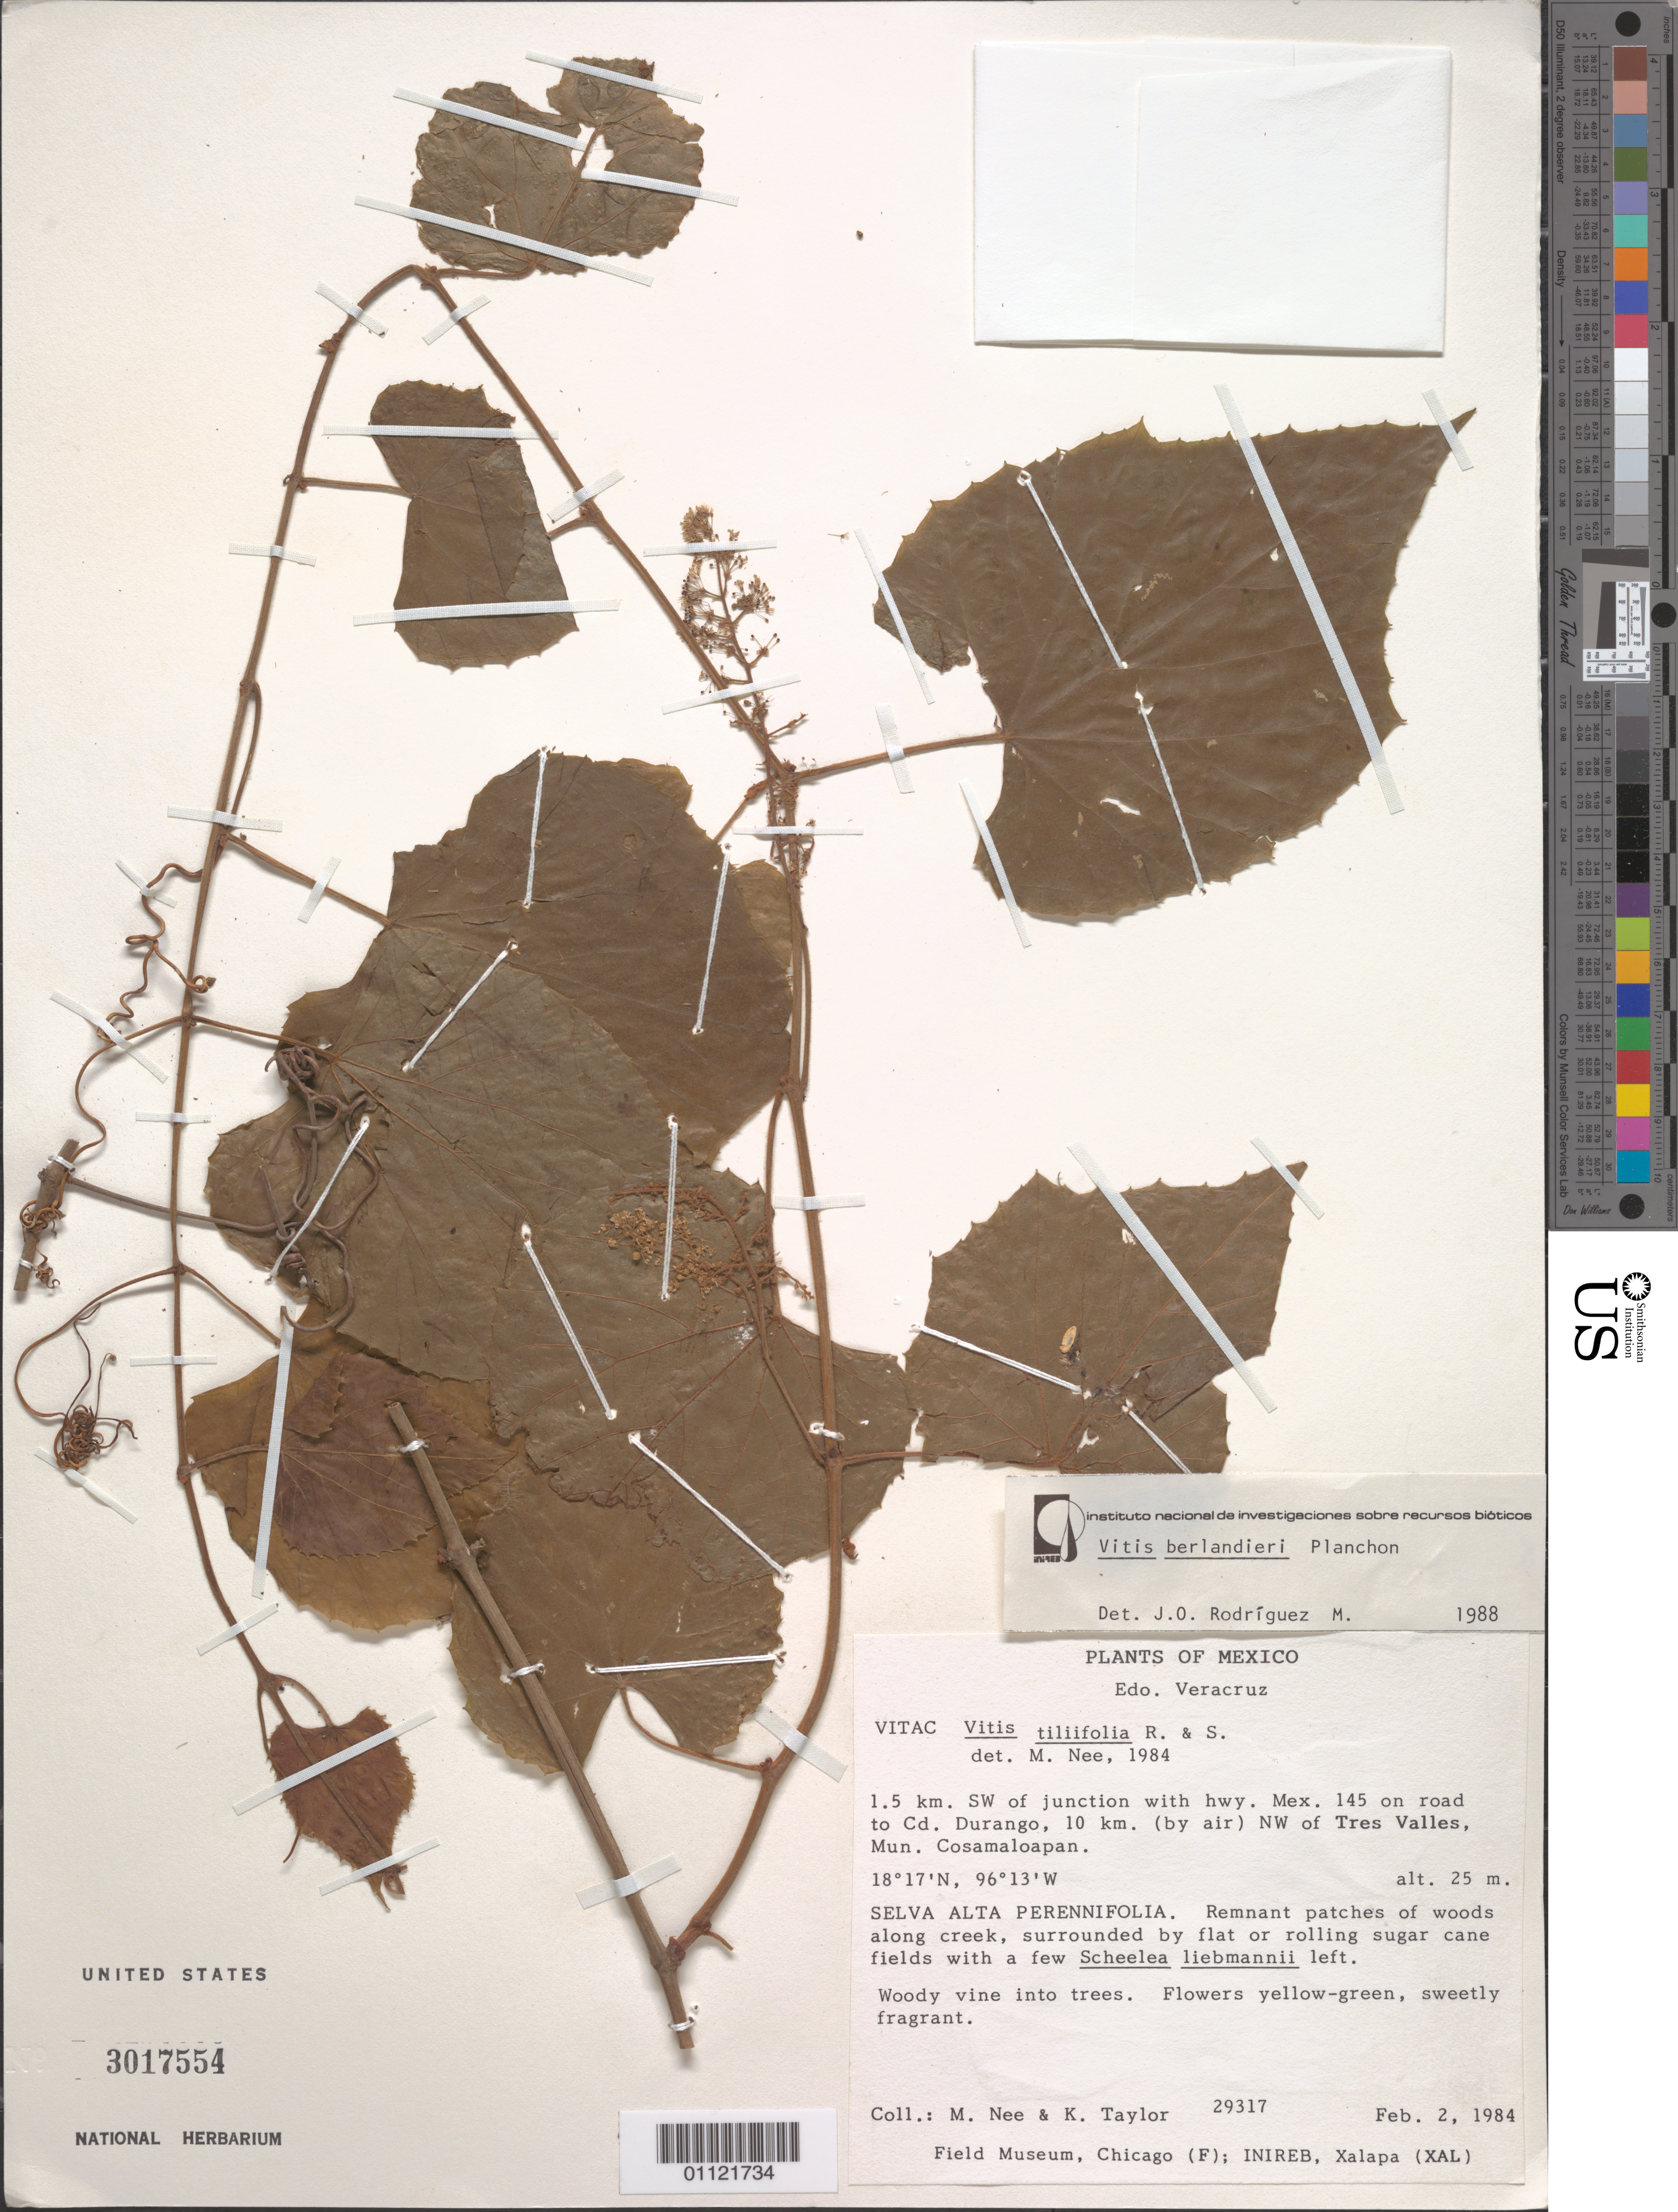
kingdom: Plantae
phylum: Tracheophyta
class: Magnoliopsida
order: Vitales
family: Vitaceae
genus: Vitis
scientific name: Vitis berlandieri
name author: Planch.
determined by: Rodriguez M., J. O.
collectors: M. Nee & K. Taylor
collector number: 29317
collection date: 1984-02-02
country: Mexico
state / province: Veracruz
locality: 1.5 km. SW of junction with hwy. Mex. 145 on road to Cd. Durango, 10 km. (by air) NW of Tres Valles, Mun. Cosamaloapan.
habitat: Remnant patches of woods along creek, surrounded by flat or rolling sugar can fields with a few Scheelea liebmannii left.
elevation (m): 25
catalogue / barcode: US 3017554